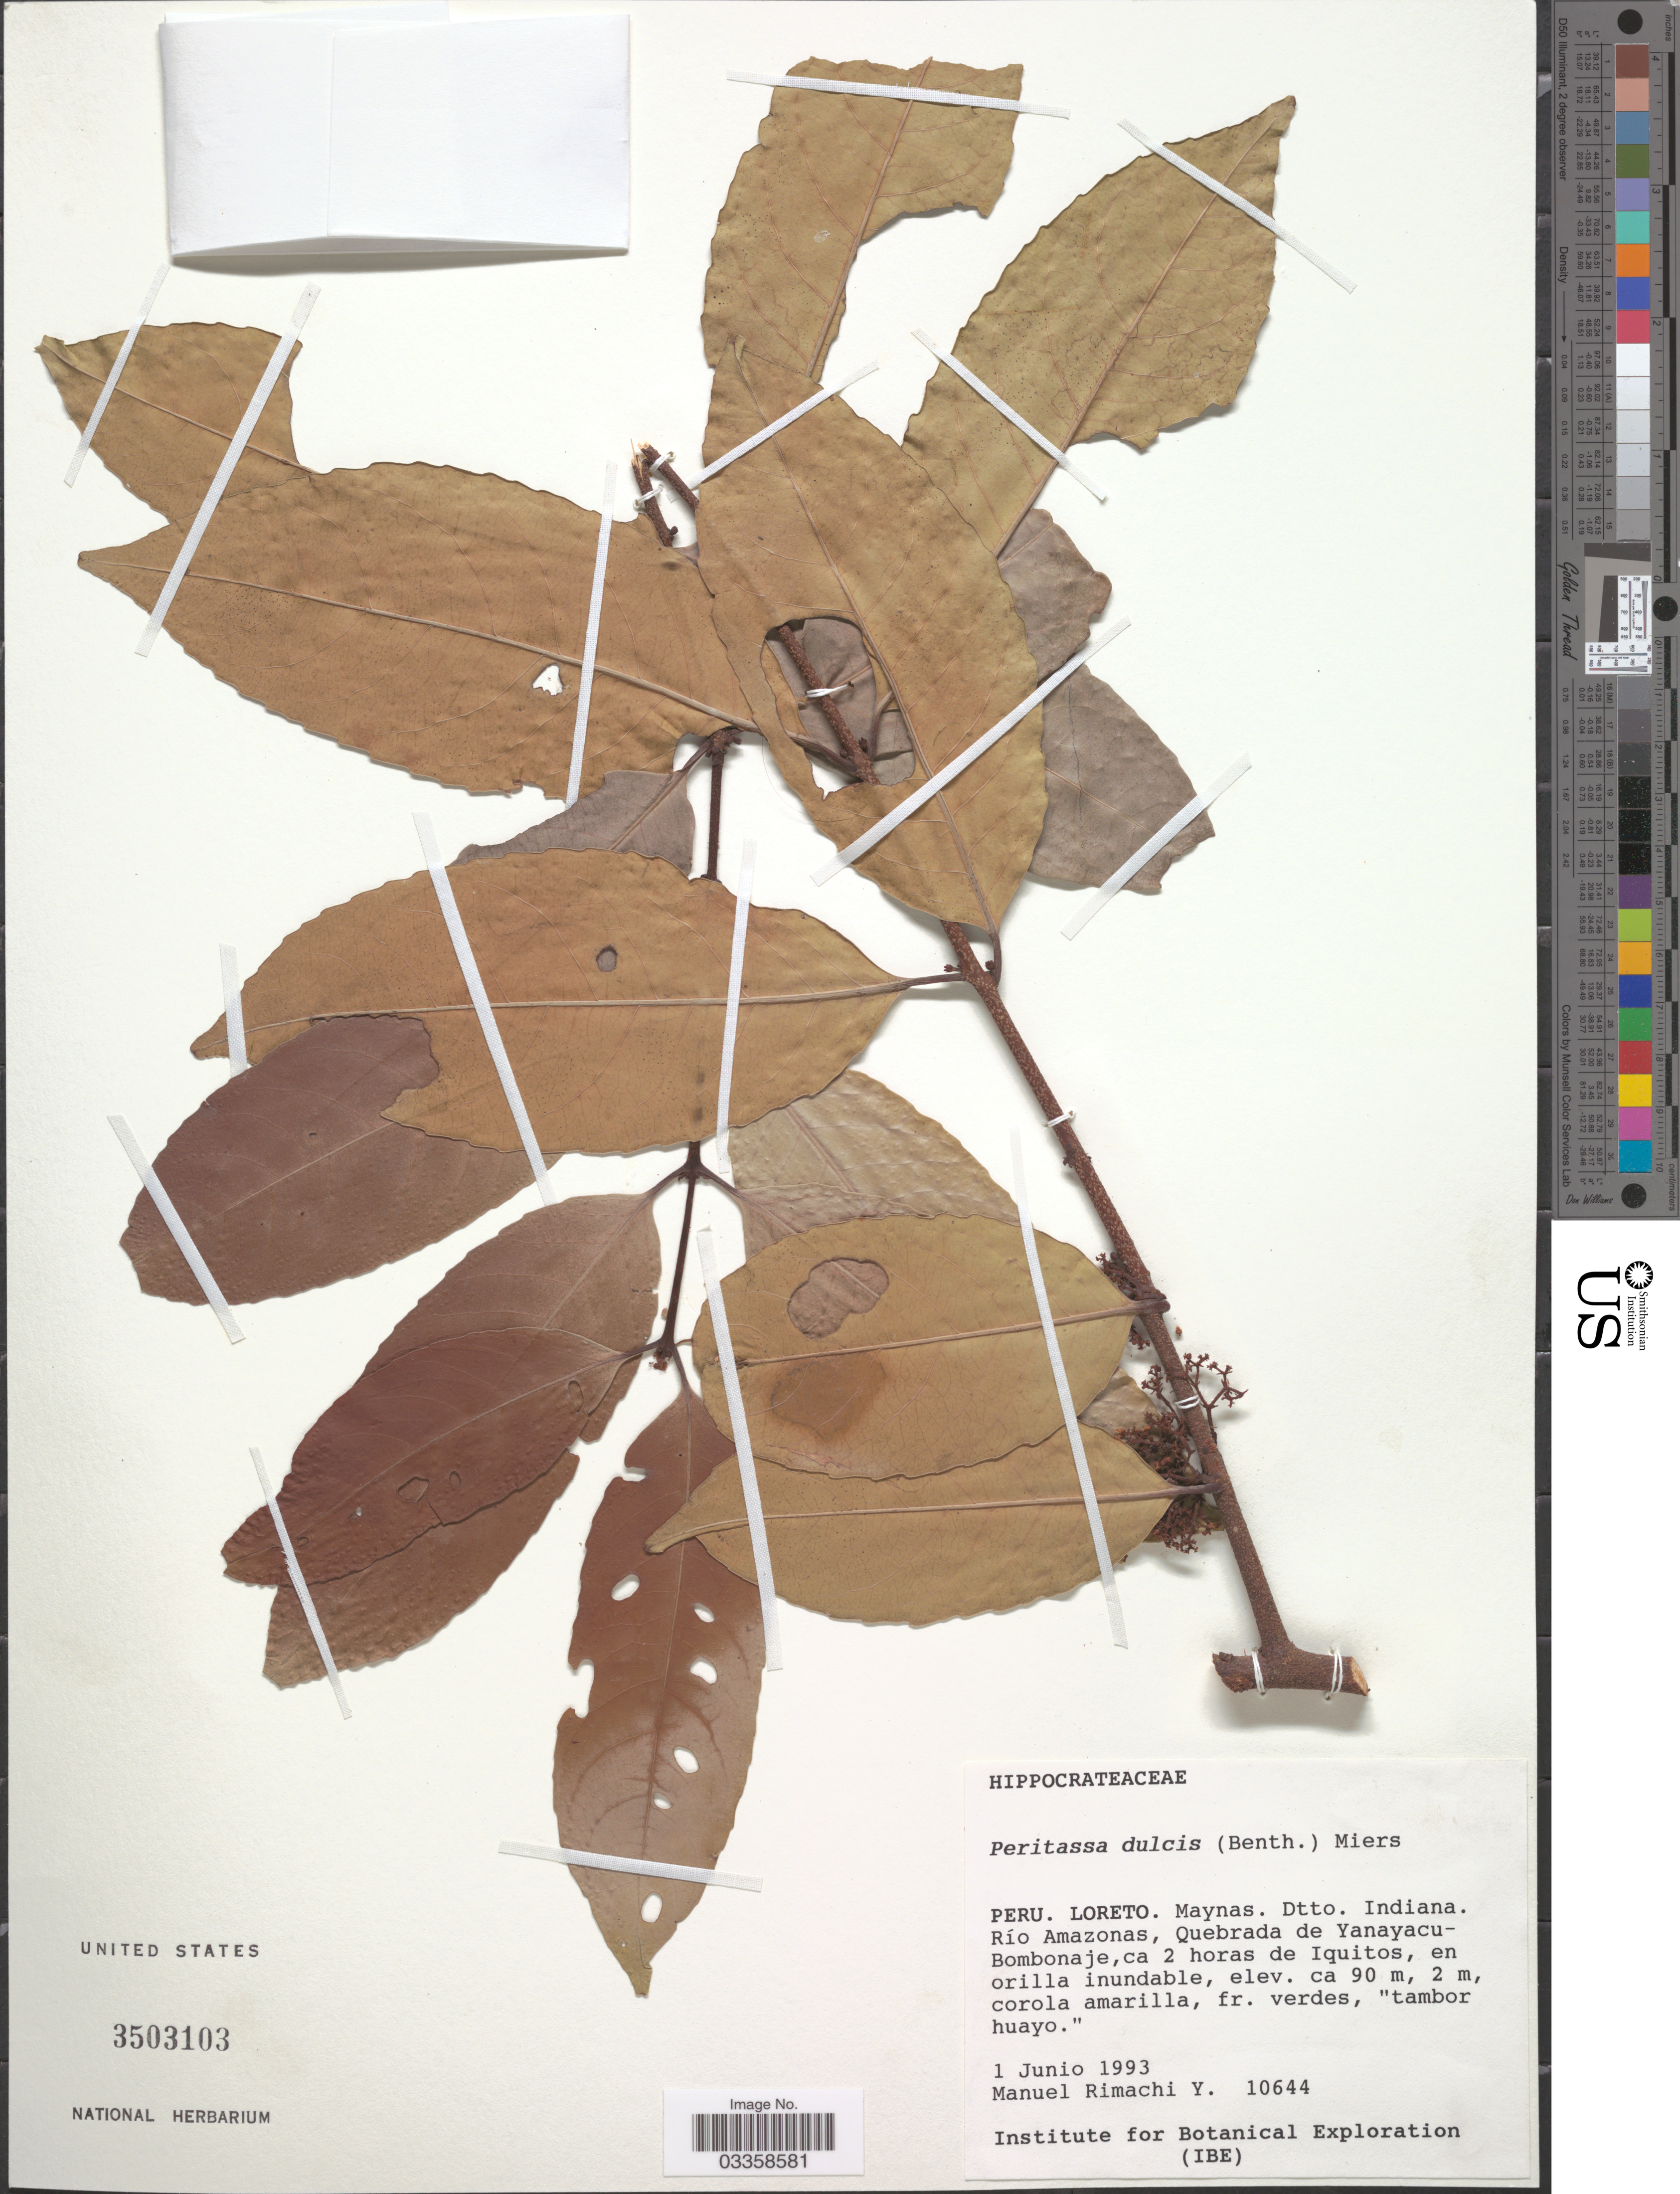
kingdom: Plantae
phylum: Tracheophyta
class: Magnoliopsida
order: Celastrales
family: Celastraceae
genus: Peritassa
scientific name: Peritassa dulcis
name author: (Benth.) Miers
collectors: M. Rimachi Y.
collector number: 10644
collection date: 1993-06-01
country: Peru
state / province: Loreto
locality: Maynas. Dtto. Indiana. Río Amazonas, Quebrada de Yanayacu-Bombonaje, ca 2 horas de Iquitos.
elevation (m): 90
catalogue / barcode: US 3503103